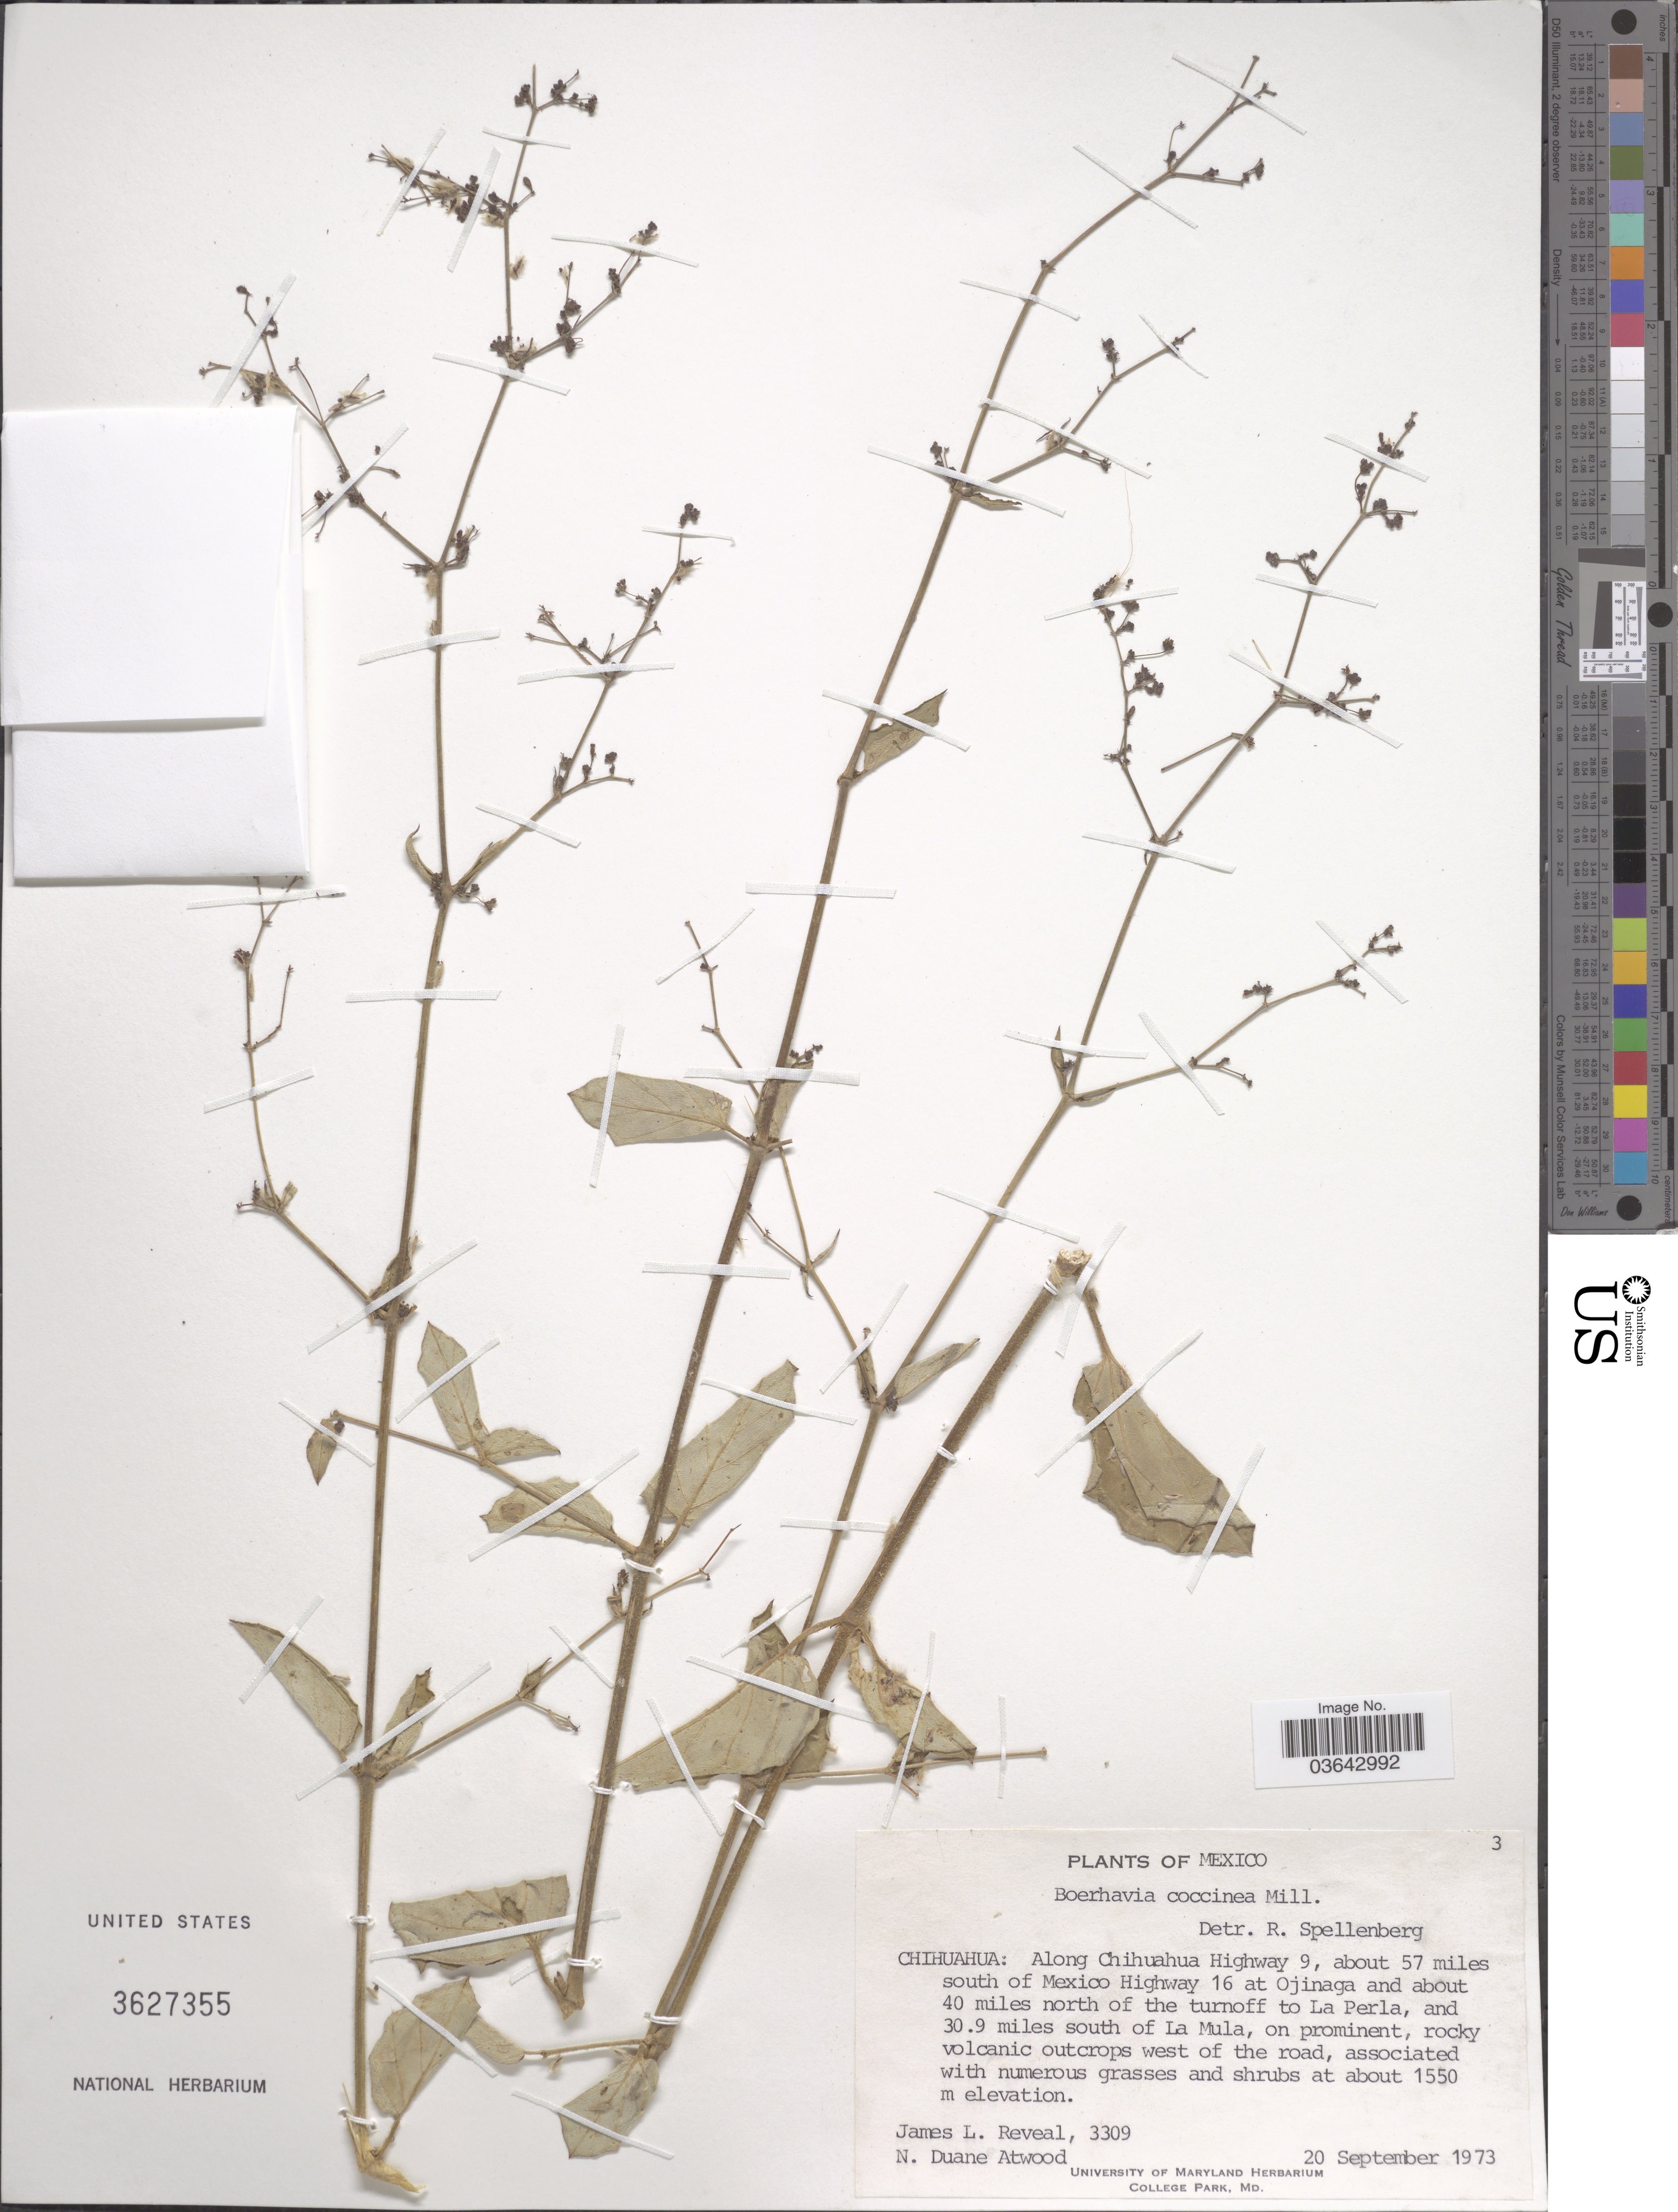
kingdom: Plantae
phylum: Tracheophyta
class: Magnoliopsida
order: Caryophyllales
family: Nyctaginaceae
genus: Boerhavia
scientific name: Boerhavia coccinea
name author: Mill.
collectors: J. L. Reveal & N. Atwood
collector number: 3309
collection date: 1973-09-20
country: Mexico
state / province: Chihuahua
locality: Along Chihuahua Highway 9, about 57 miles south of Mexico Highway 16 at Ojinaga and about 40 miles north of the turnoff to La Perla, and 30.9 miles south of La Mula.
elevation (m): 1550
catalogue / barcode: US 3627355